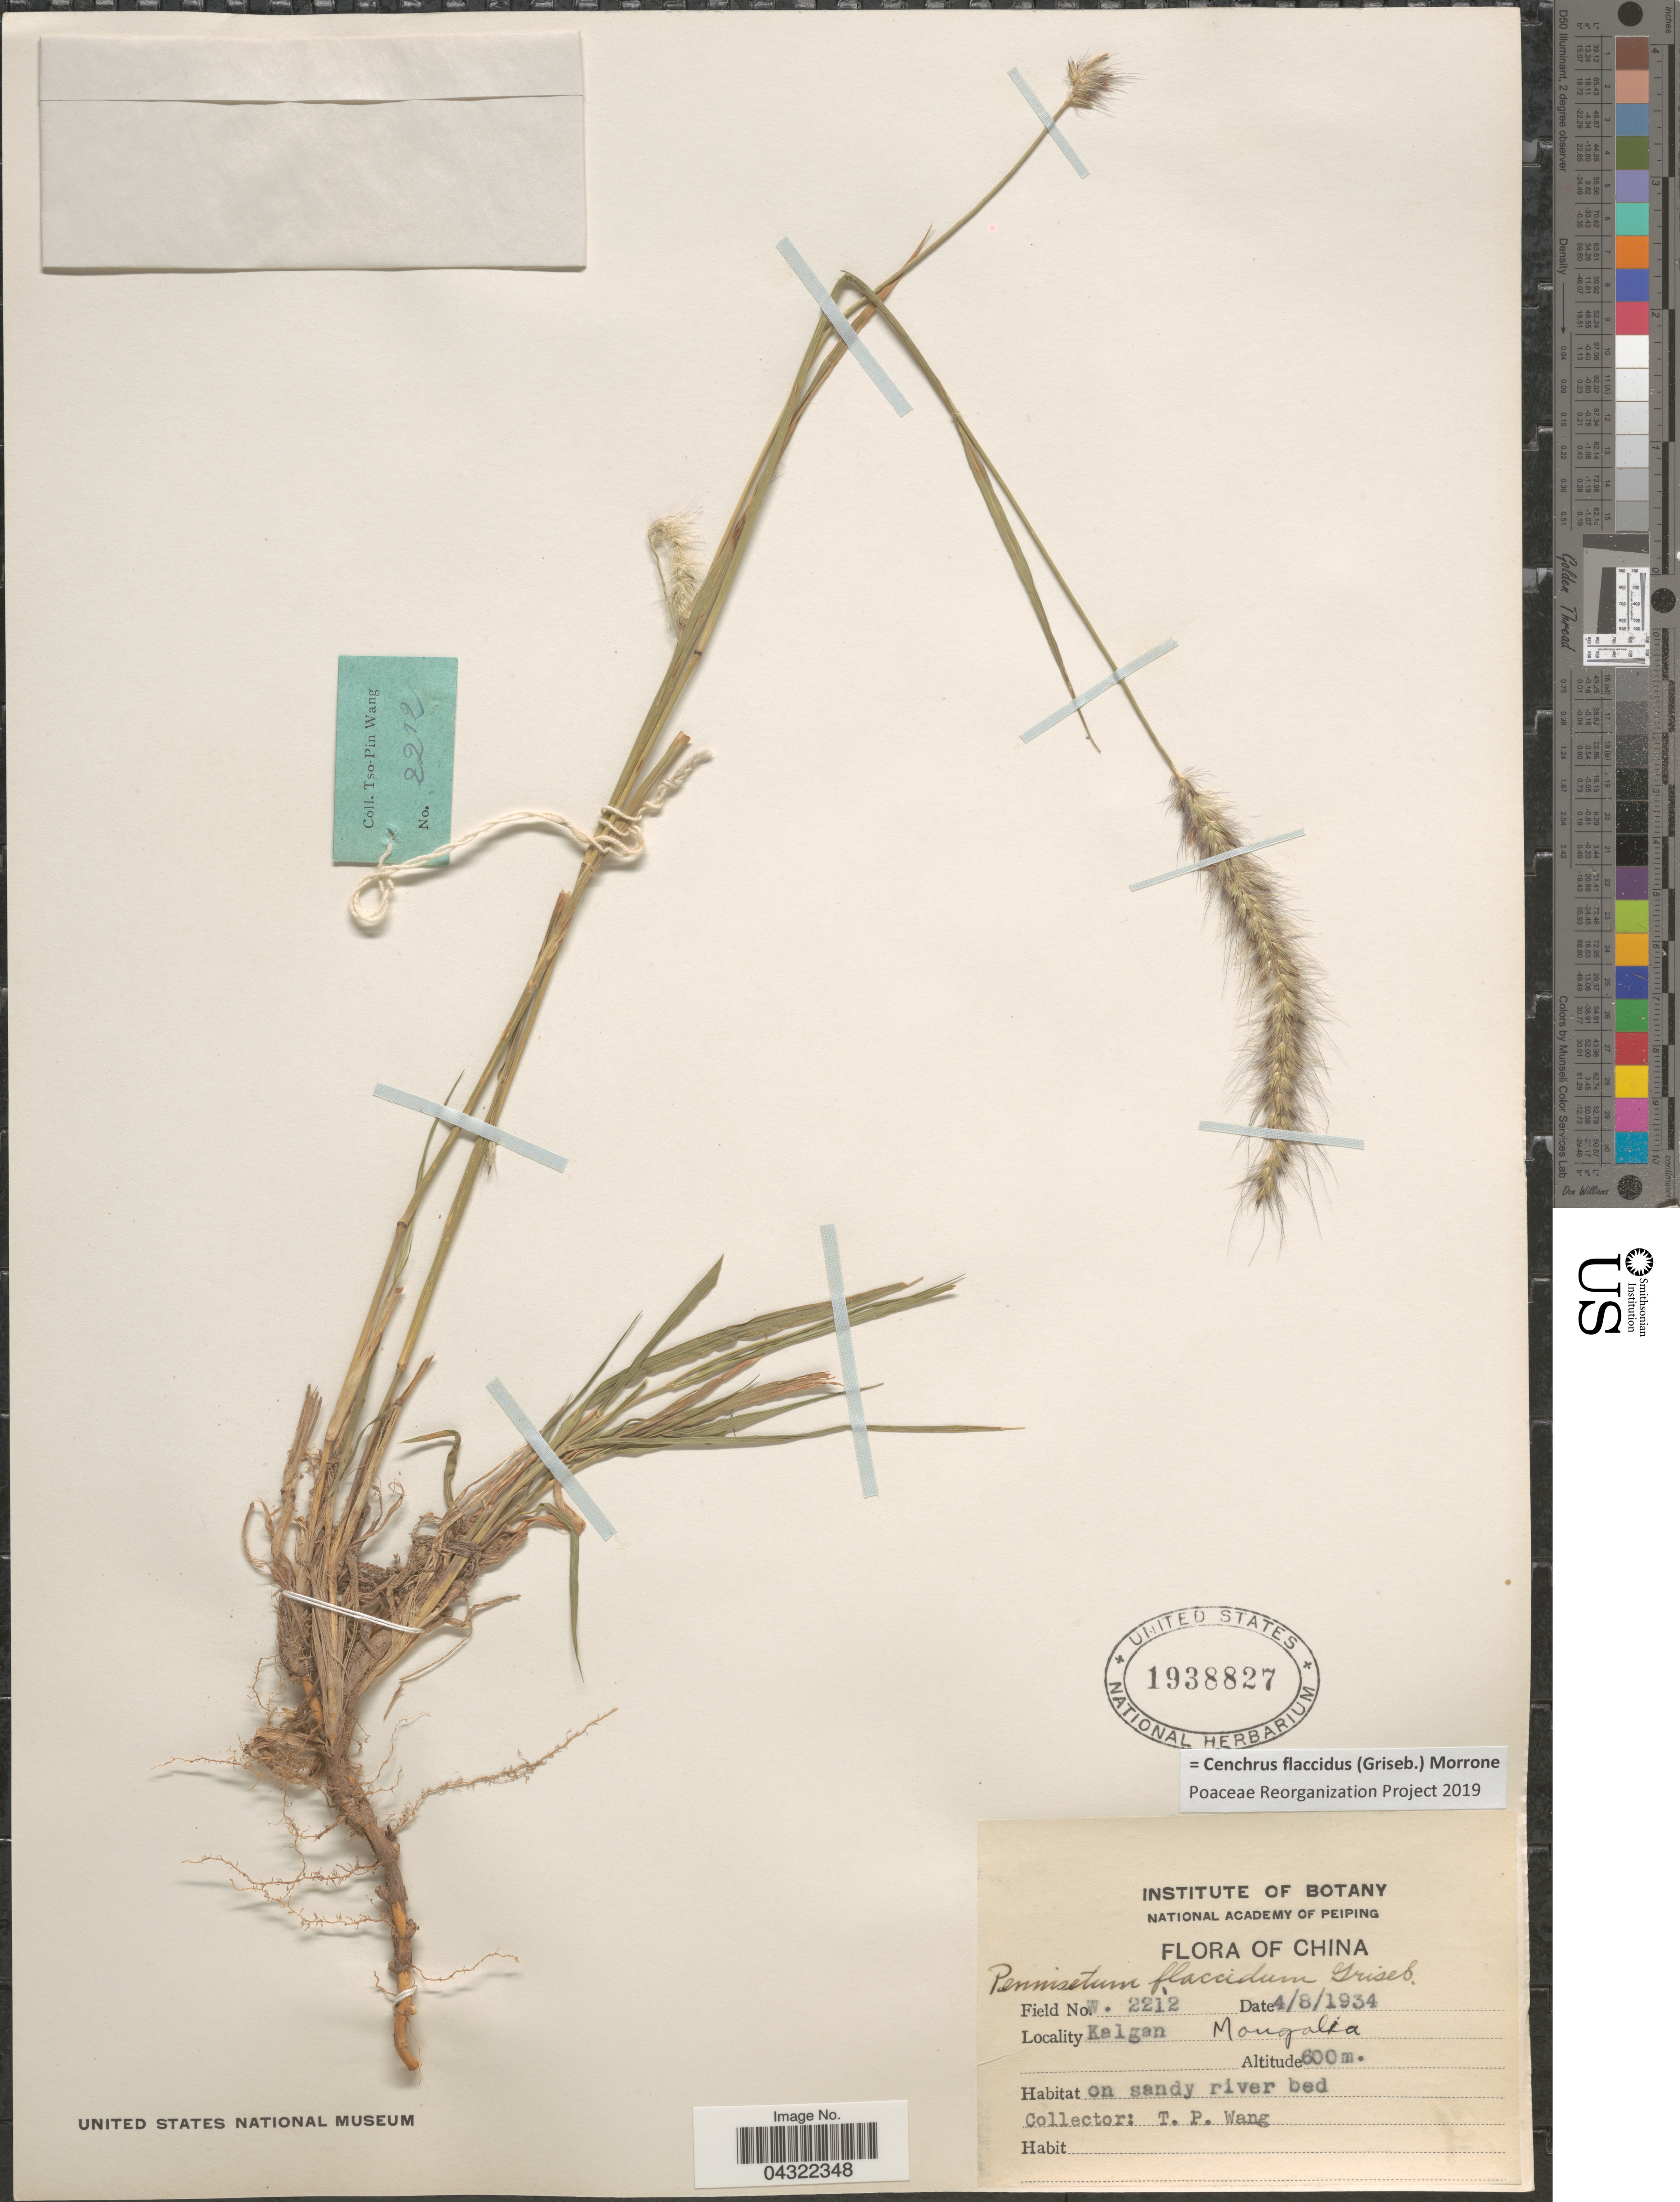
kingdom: Plantae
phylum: Tracheophyta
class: Liliopsida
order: Poales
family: Poaceae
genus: Cenchrus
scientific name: Cenchrus flaccidus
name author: (Griseb.) Morrone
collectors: T. Wang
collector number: W2212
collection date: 1934-08-04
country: China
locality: Kalgan. Mongolia.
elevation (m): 600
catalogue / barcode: US 1938827